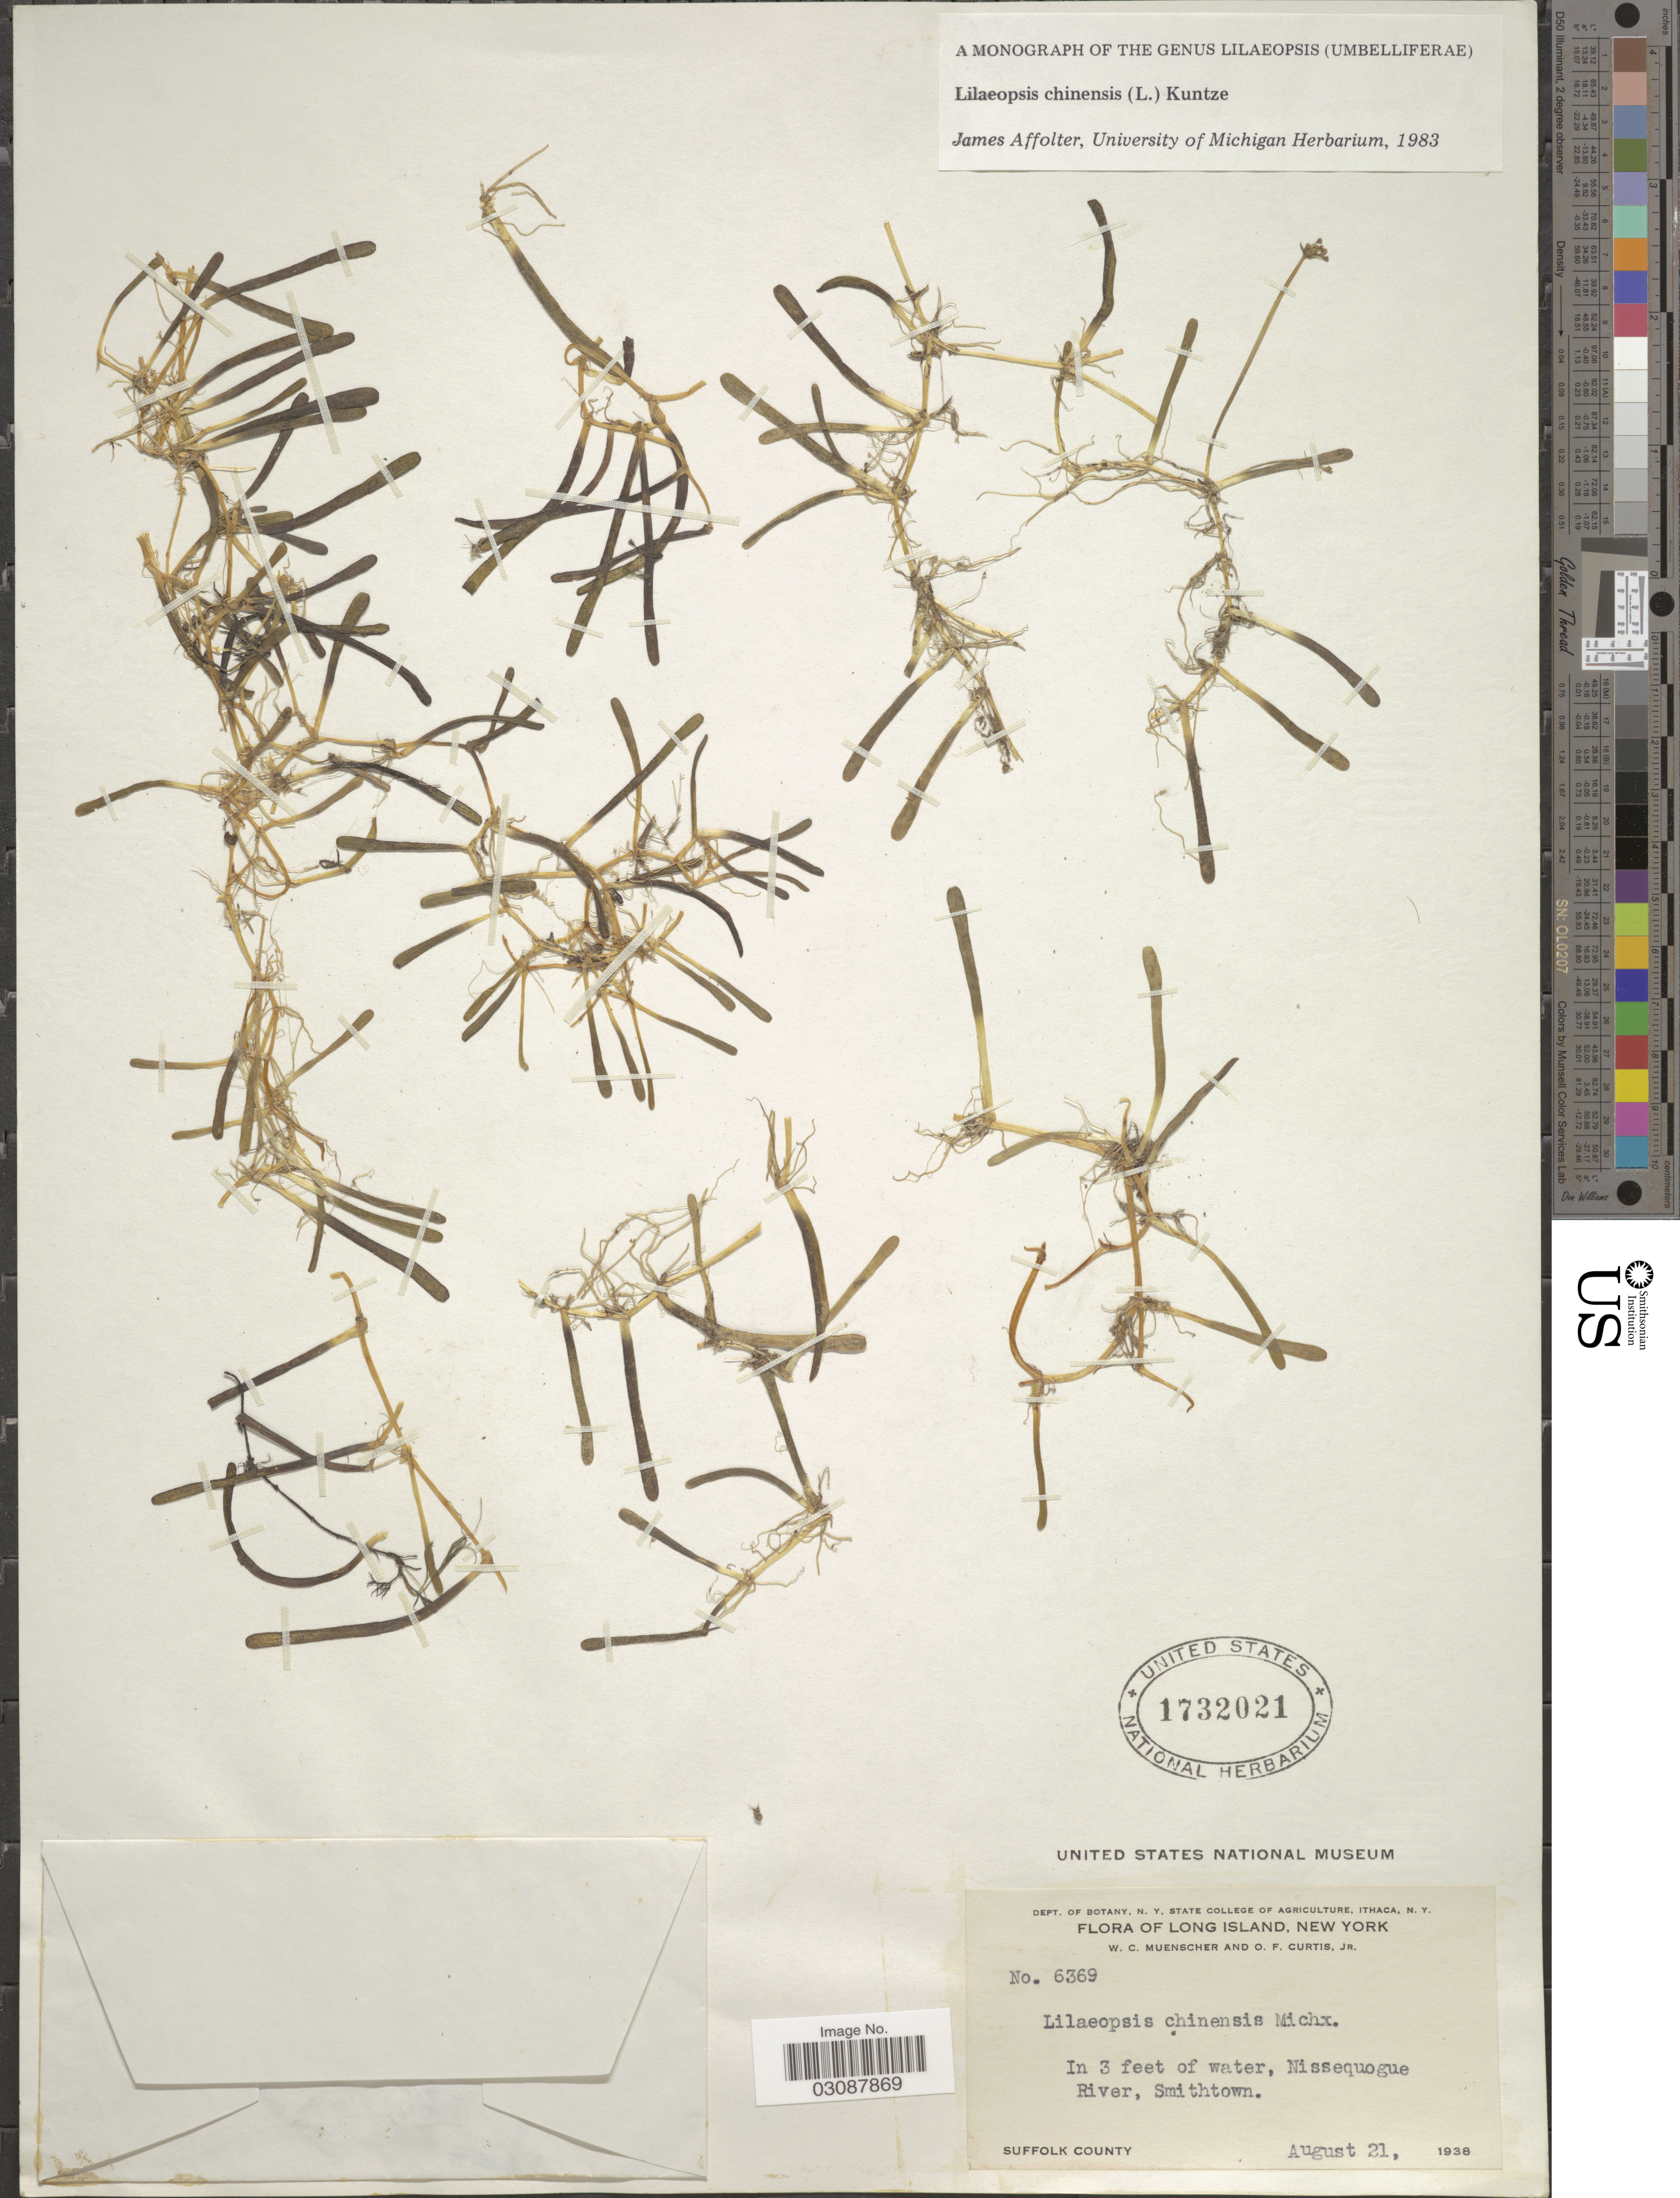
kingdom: Plantae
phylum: Tracheophyta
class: Magnoliopsida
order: Apiales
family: Apiaceae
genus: Lilaeopsis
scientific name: Lilaeopsis chinensis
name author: (L.) Kuntze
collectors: W. Muenscher & O. Curtis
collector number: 6369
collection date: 1938-08-21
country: United States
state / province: New York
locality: Long Island. In 3 feet of water, Nissequogue River, Smithtown. Suffolk County.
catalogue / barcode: US 1732021